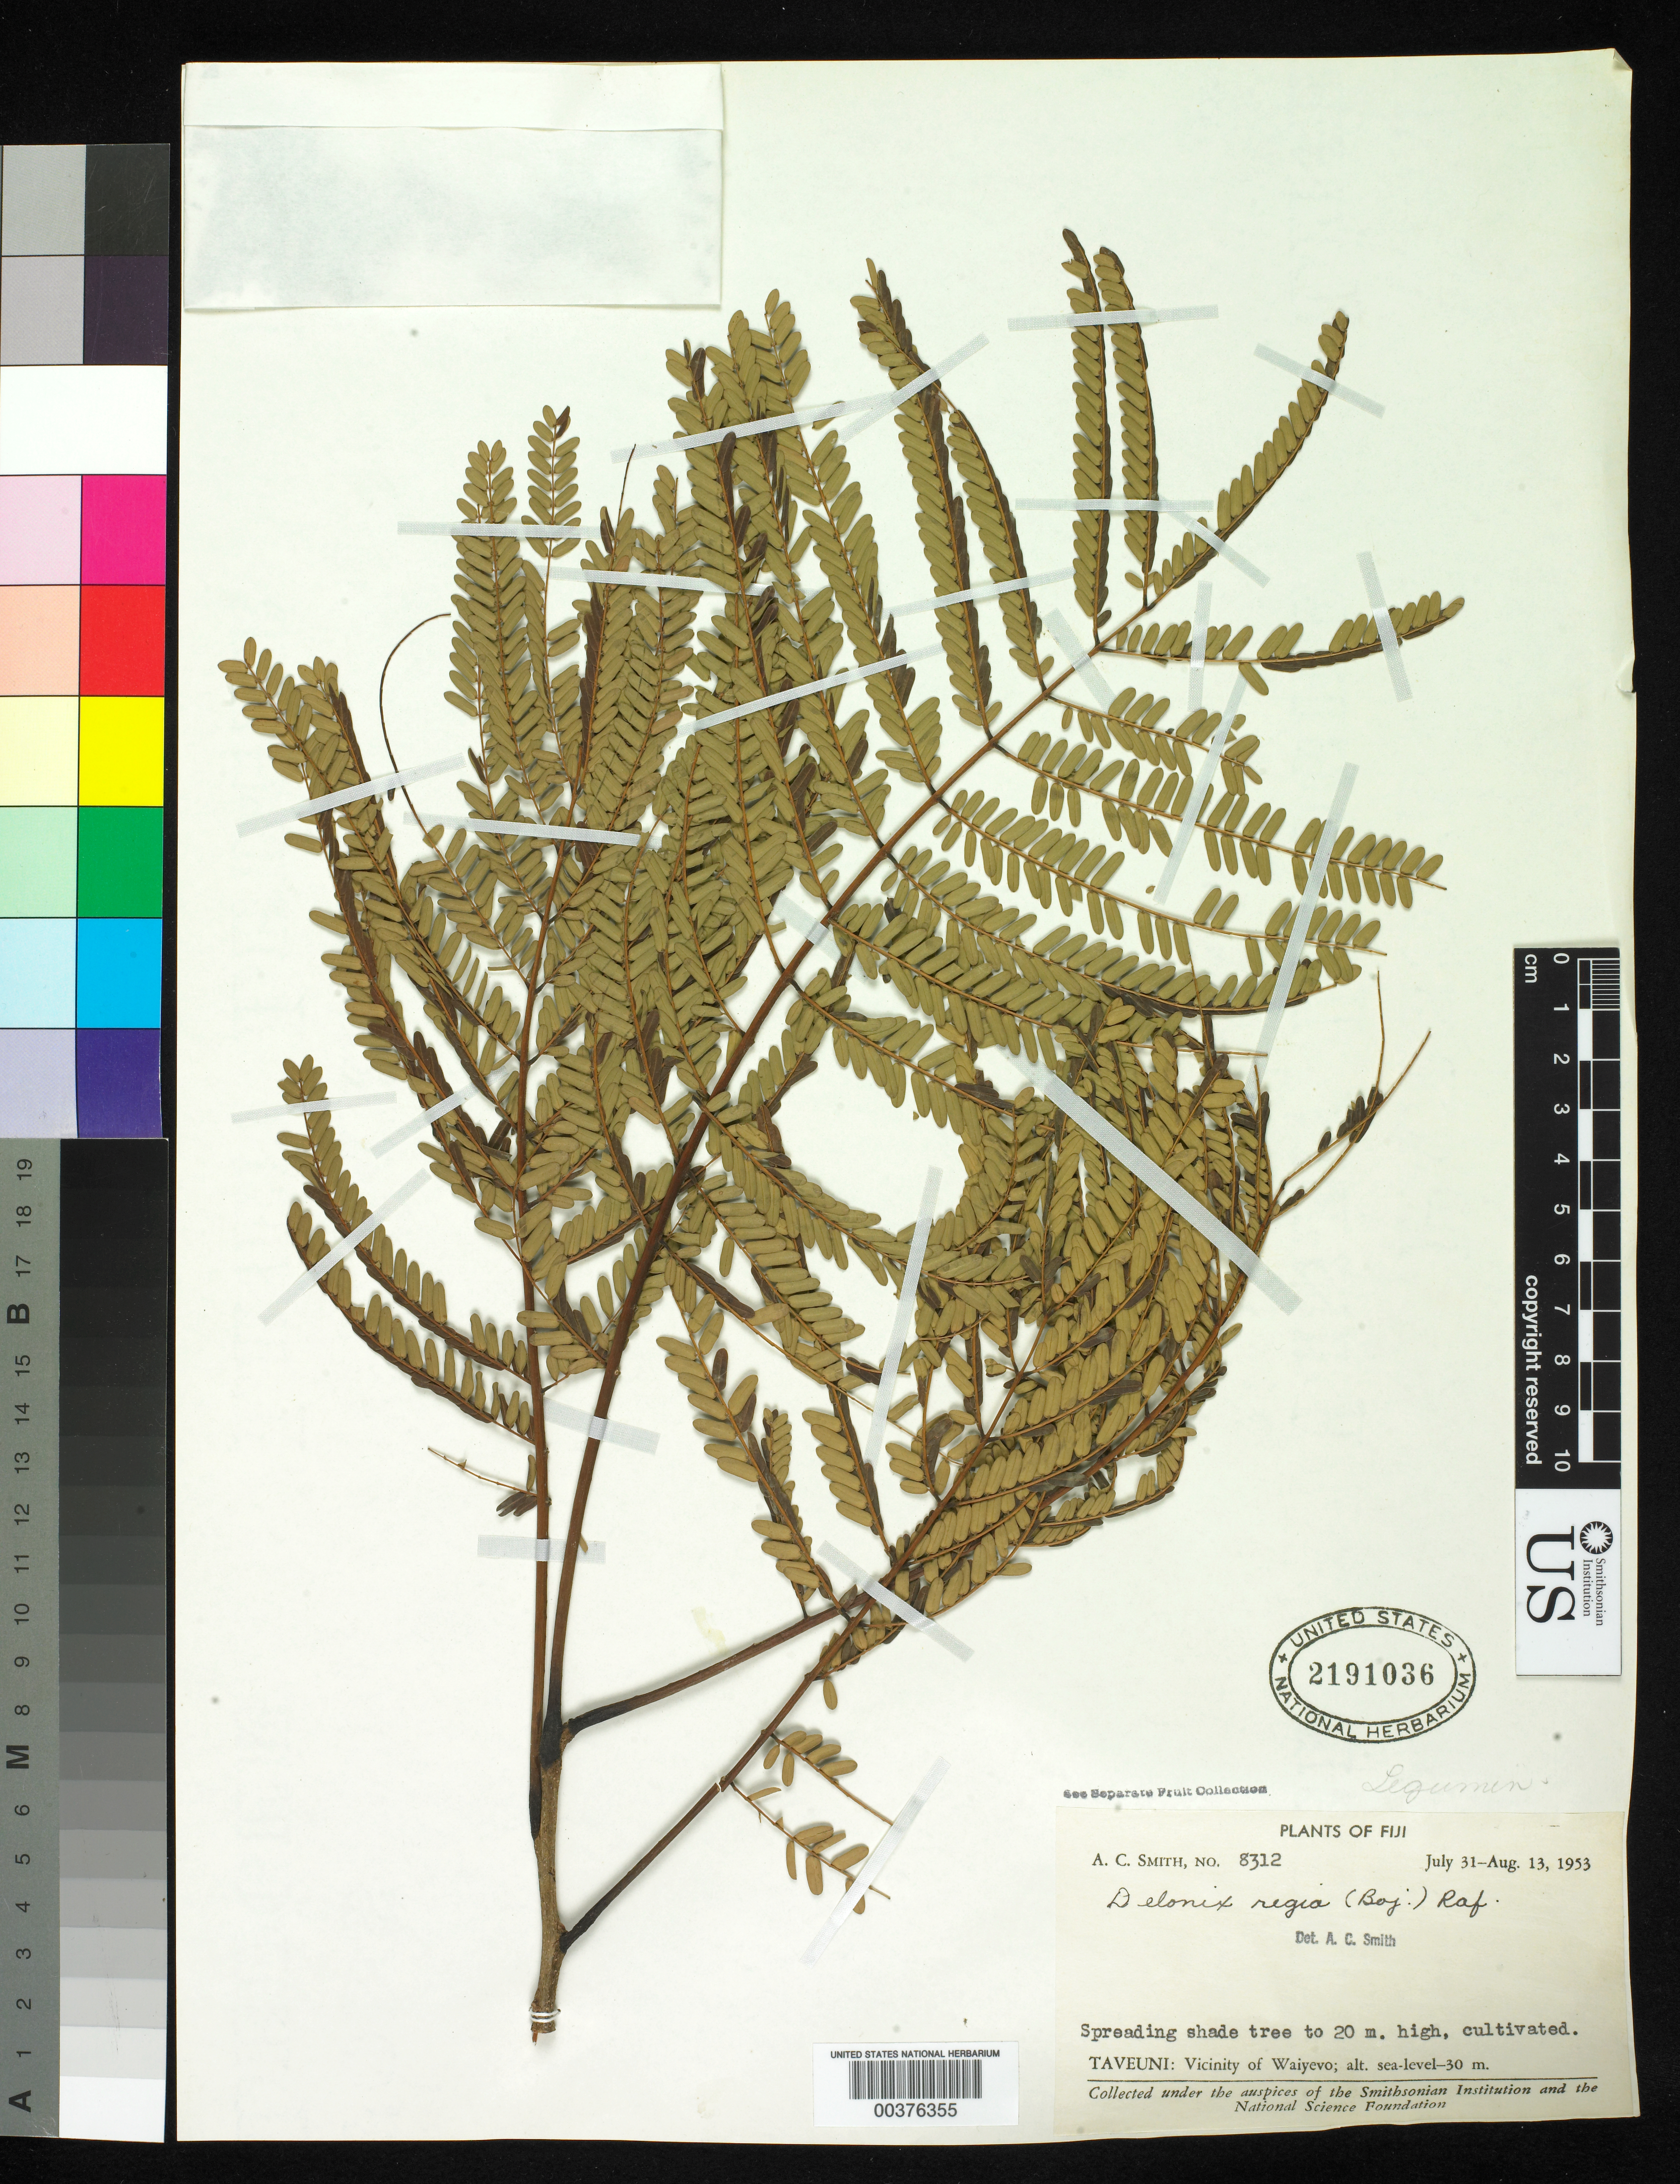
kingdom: Plantae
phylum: Tracheophyta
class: Magnoliopsida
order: Fabales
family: Fabaceae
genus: Delonix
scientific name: Delonix regia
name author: (Bojer ex Hook.) Raf.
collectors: A. C. Smith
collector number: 8312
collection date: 1953-07-31/1953-08-13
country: Fiji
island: Taveuni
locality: vicinity of Waiyevo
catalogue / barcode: US 2191036